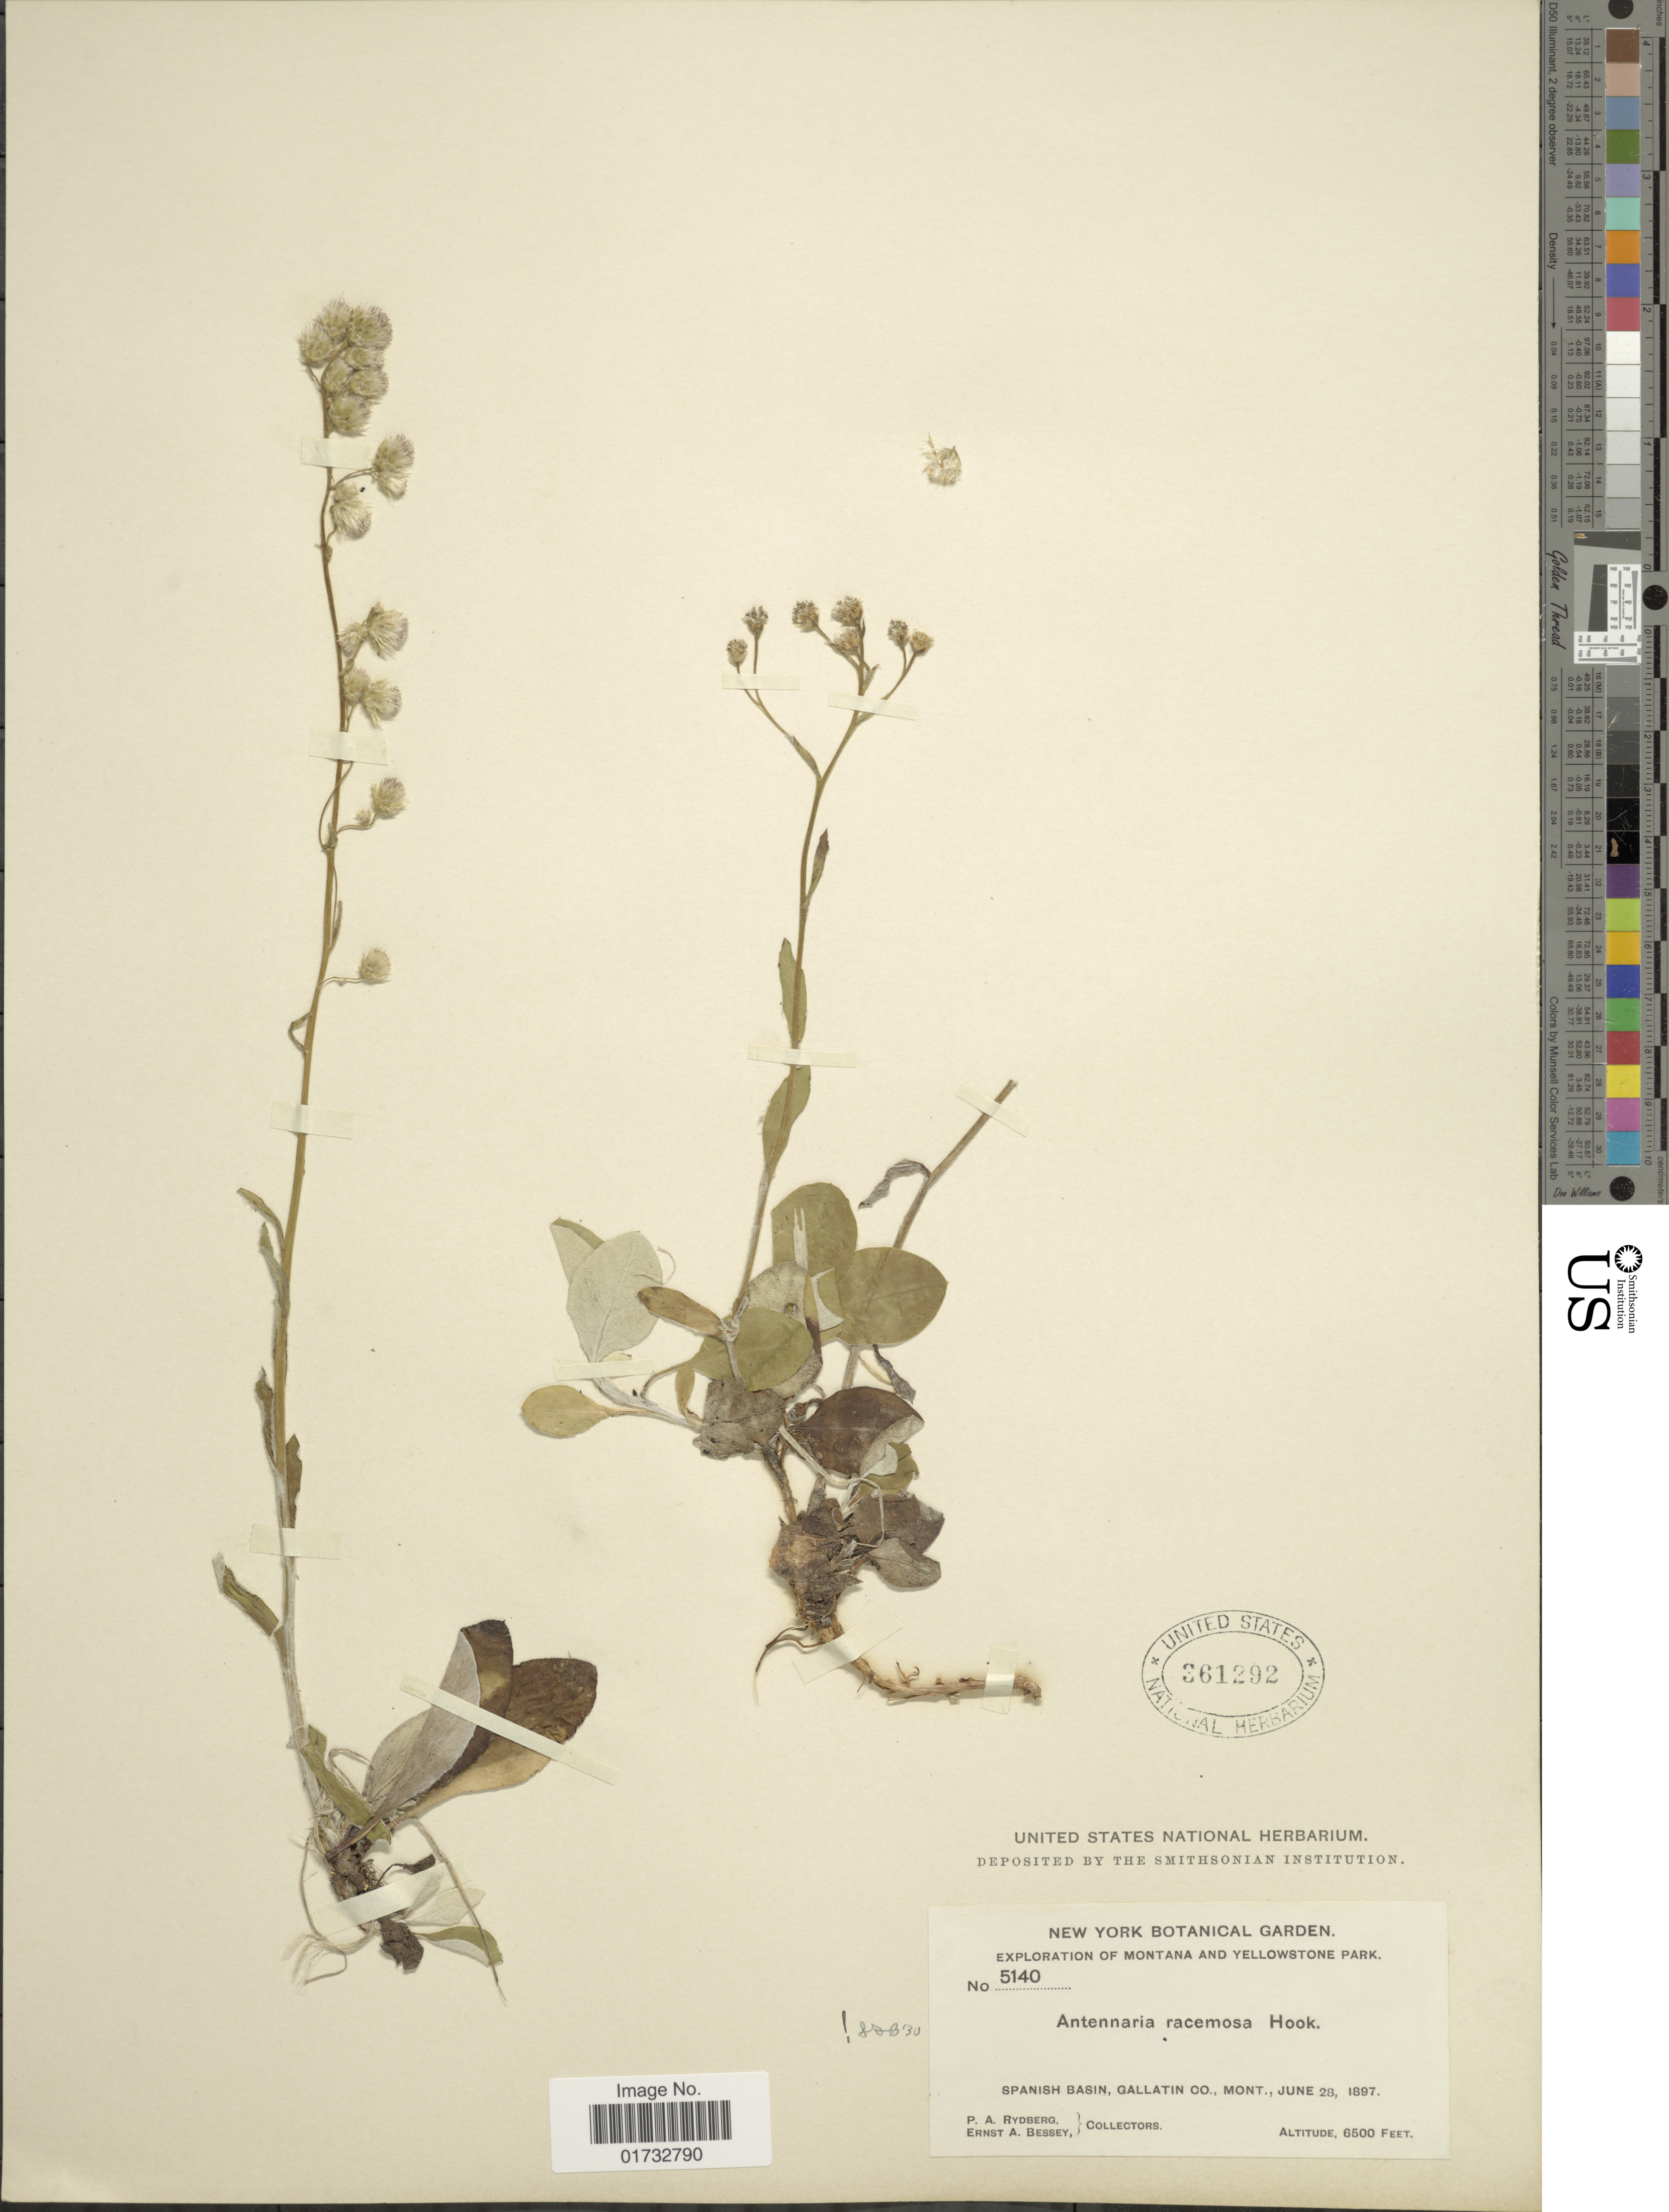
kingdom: Plantae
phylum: Tracheophyta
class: Magnoliopsida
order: Asterales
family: Asteraceae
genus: Antennaria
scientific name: Antennaria racemosa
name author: Hook.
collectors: P. A. Rydberg & E. A. Bessey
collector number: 5140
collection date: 1897-06-28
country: United States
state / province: Montana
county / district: Gallatin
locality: Yellowstone Park. Spanish Basin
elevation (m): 1981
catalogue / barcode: US 361292